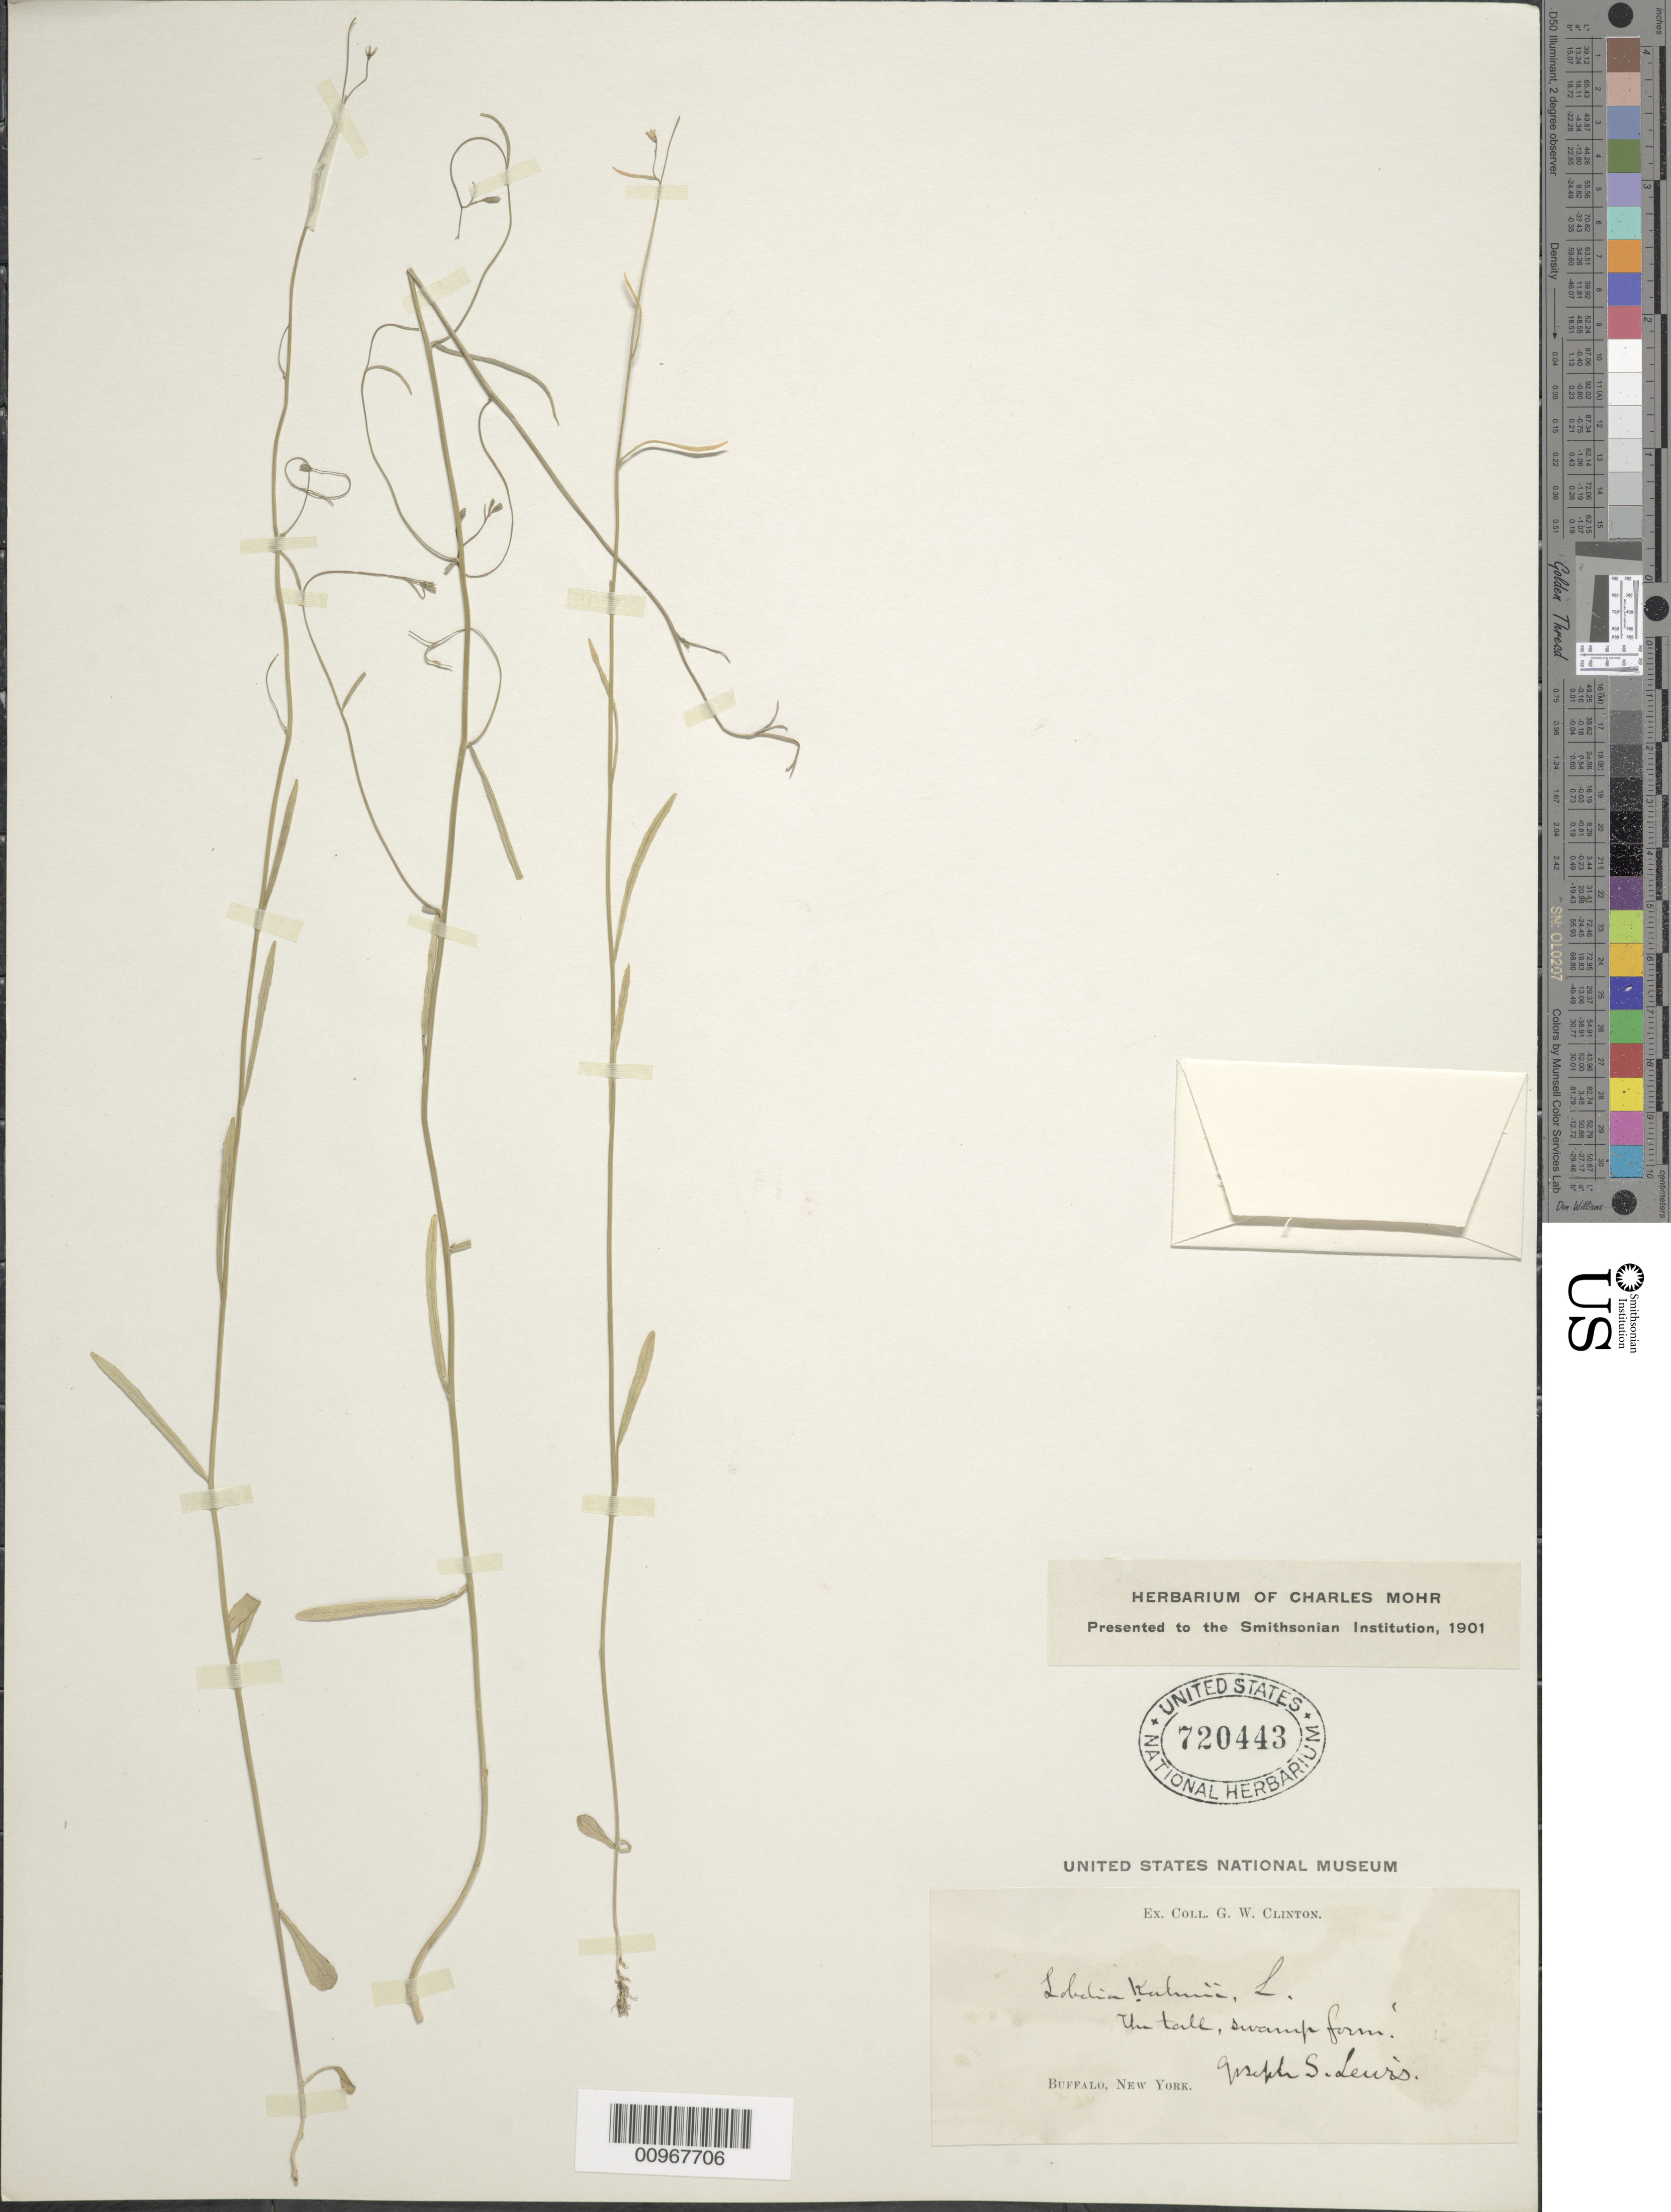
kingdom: Plantae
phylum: Tracheophyta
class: Magnoliopsida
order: Asterales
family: Campanulaceae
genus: Lobelia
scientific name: Lobelia kalmii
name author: L.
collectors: J. S. Lewis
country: United States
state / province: New York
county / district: Erie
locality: Buffalo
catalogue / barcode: US 720443